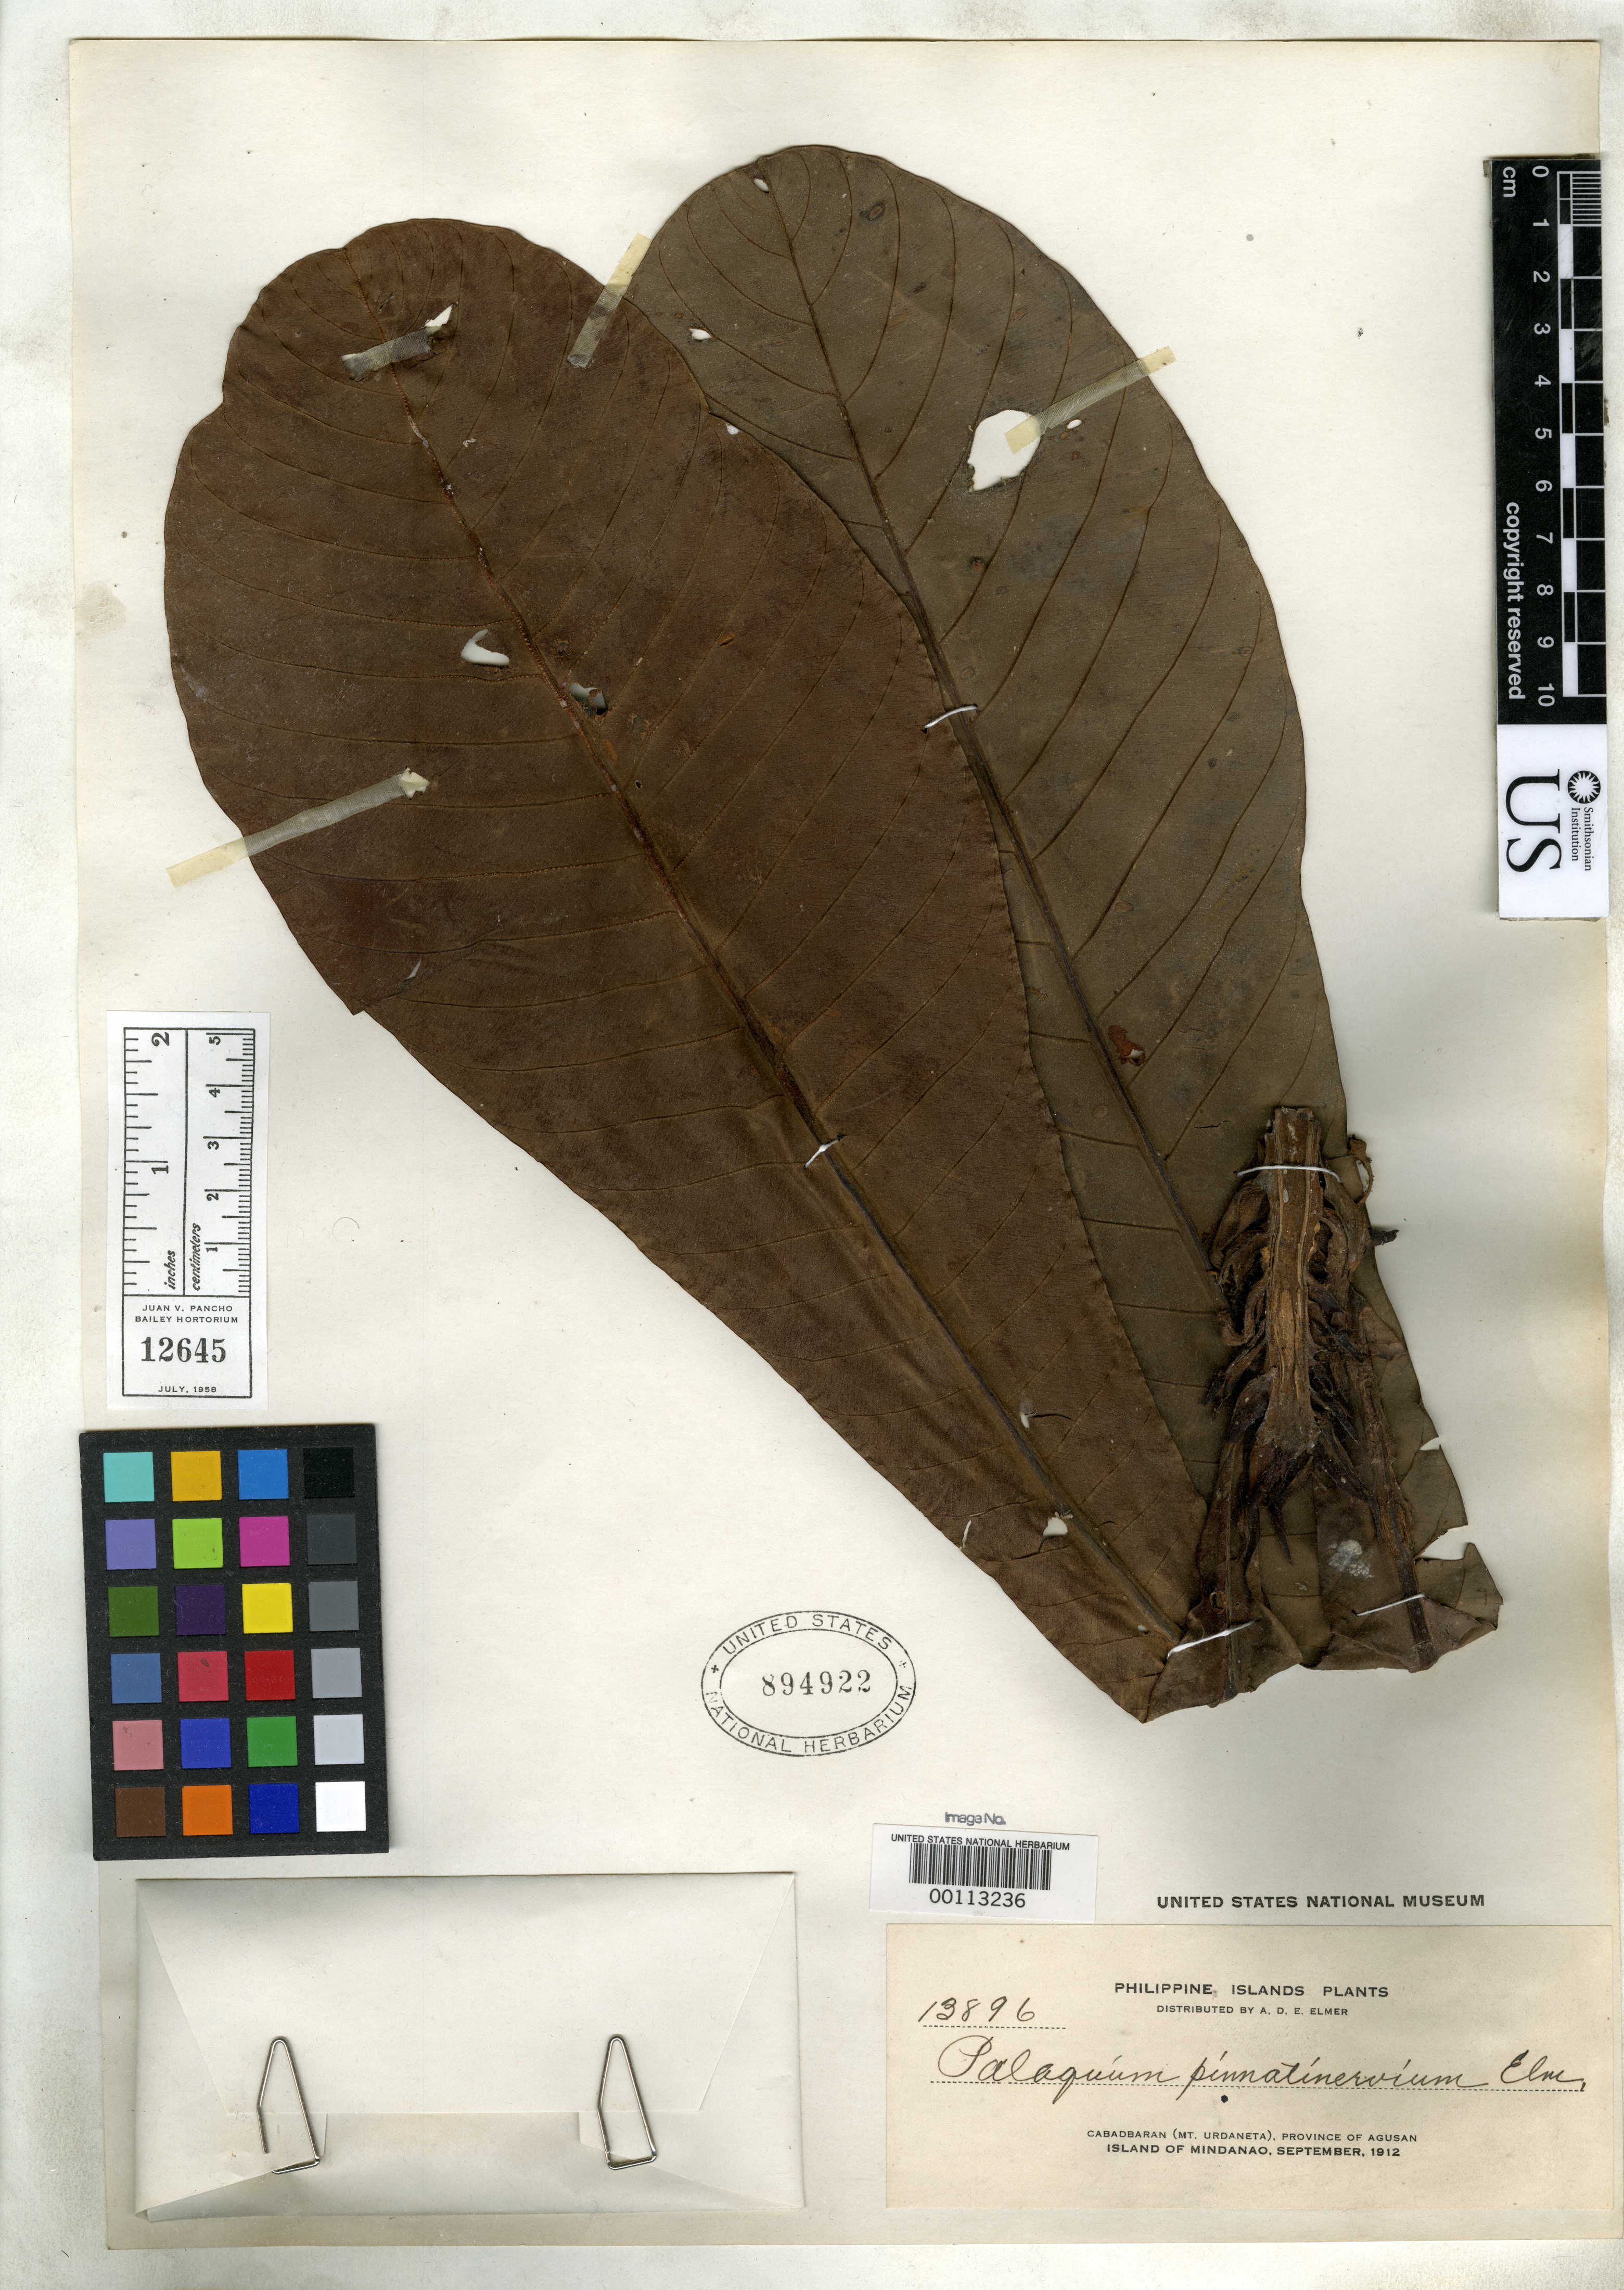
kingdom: Plantae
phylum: Tracheophyta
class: Magnoliopsida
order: Ericales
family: Sapotaceae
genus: Palaquium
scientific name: Palaquium pinnatinervium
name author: Elmer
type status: Isotype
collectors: A. D. E. Elmer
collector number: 13896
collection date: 1912-07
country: Philippines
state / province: Caraga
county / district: Agusan del Norte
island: Mindanao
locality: Cabadbaran (Mt. Urdaneta), province of Agusan, Island of Mindanao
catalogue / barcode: US 894922